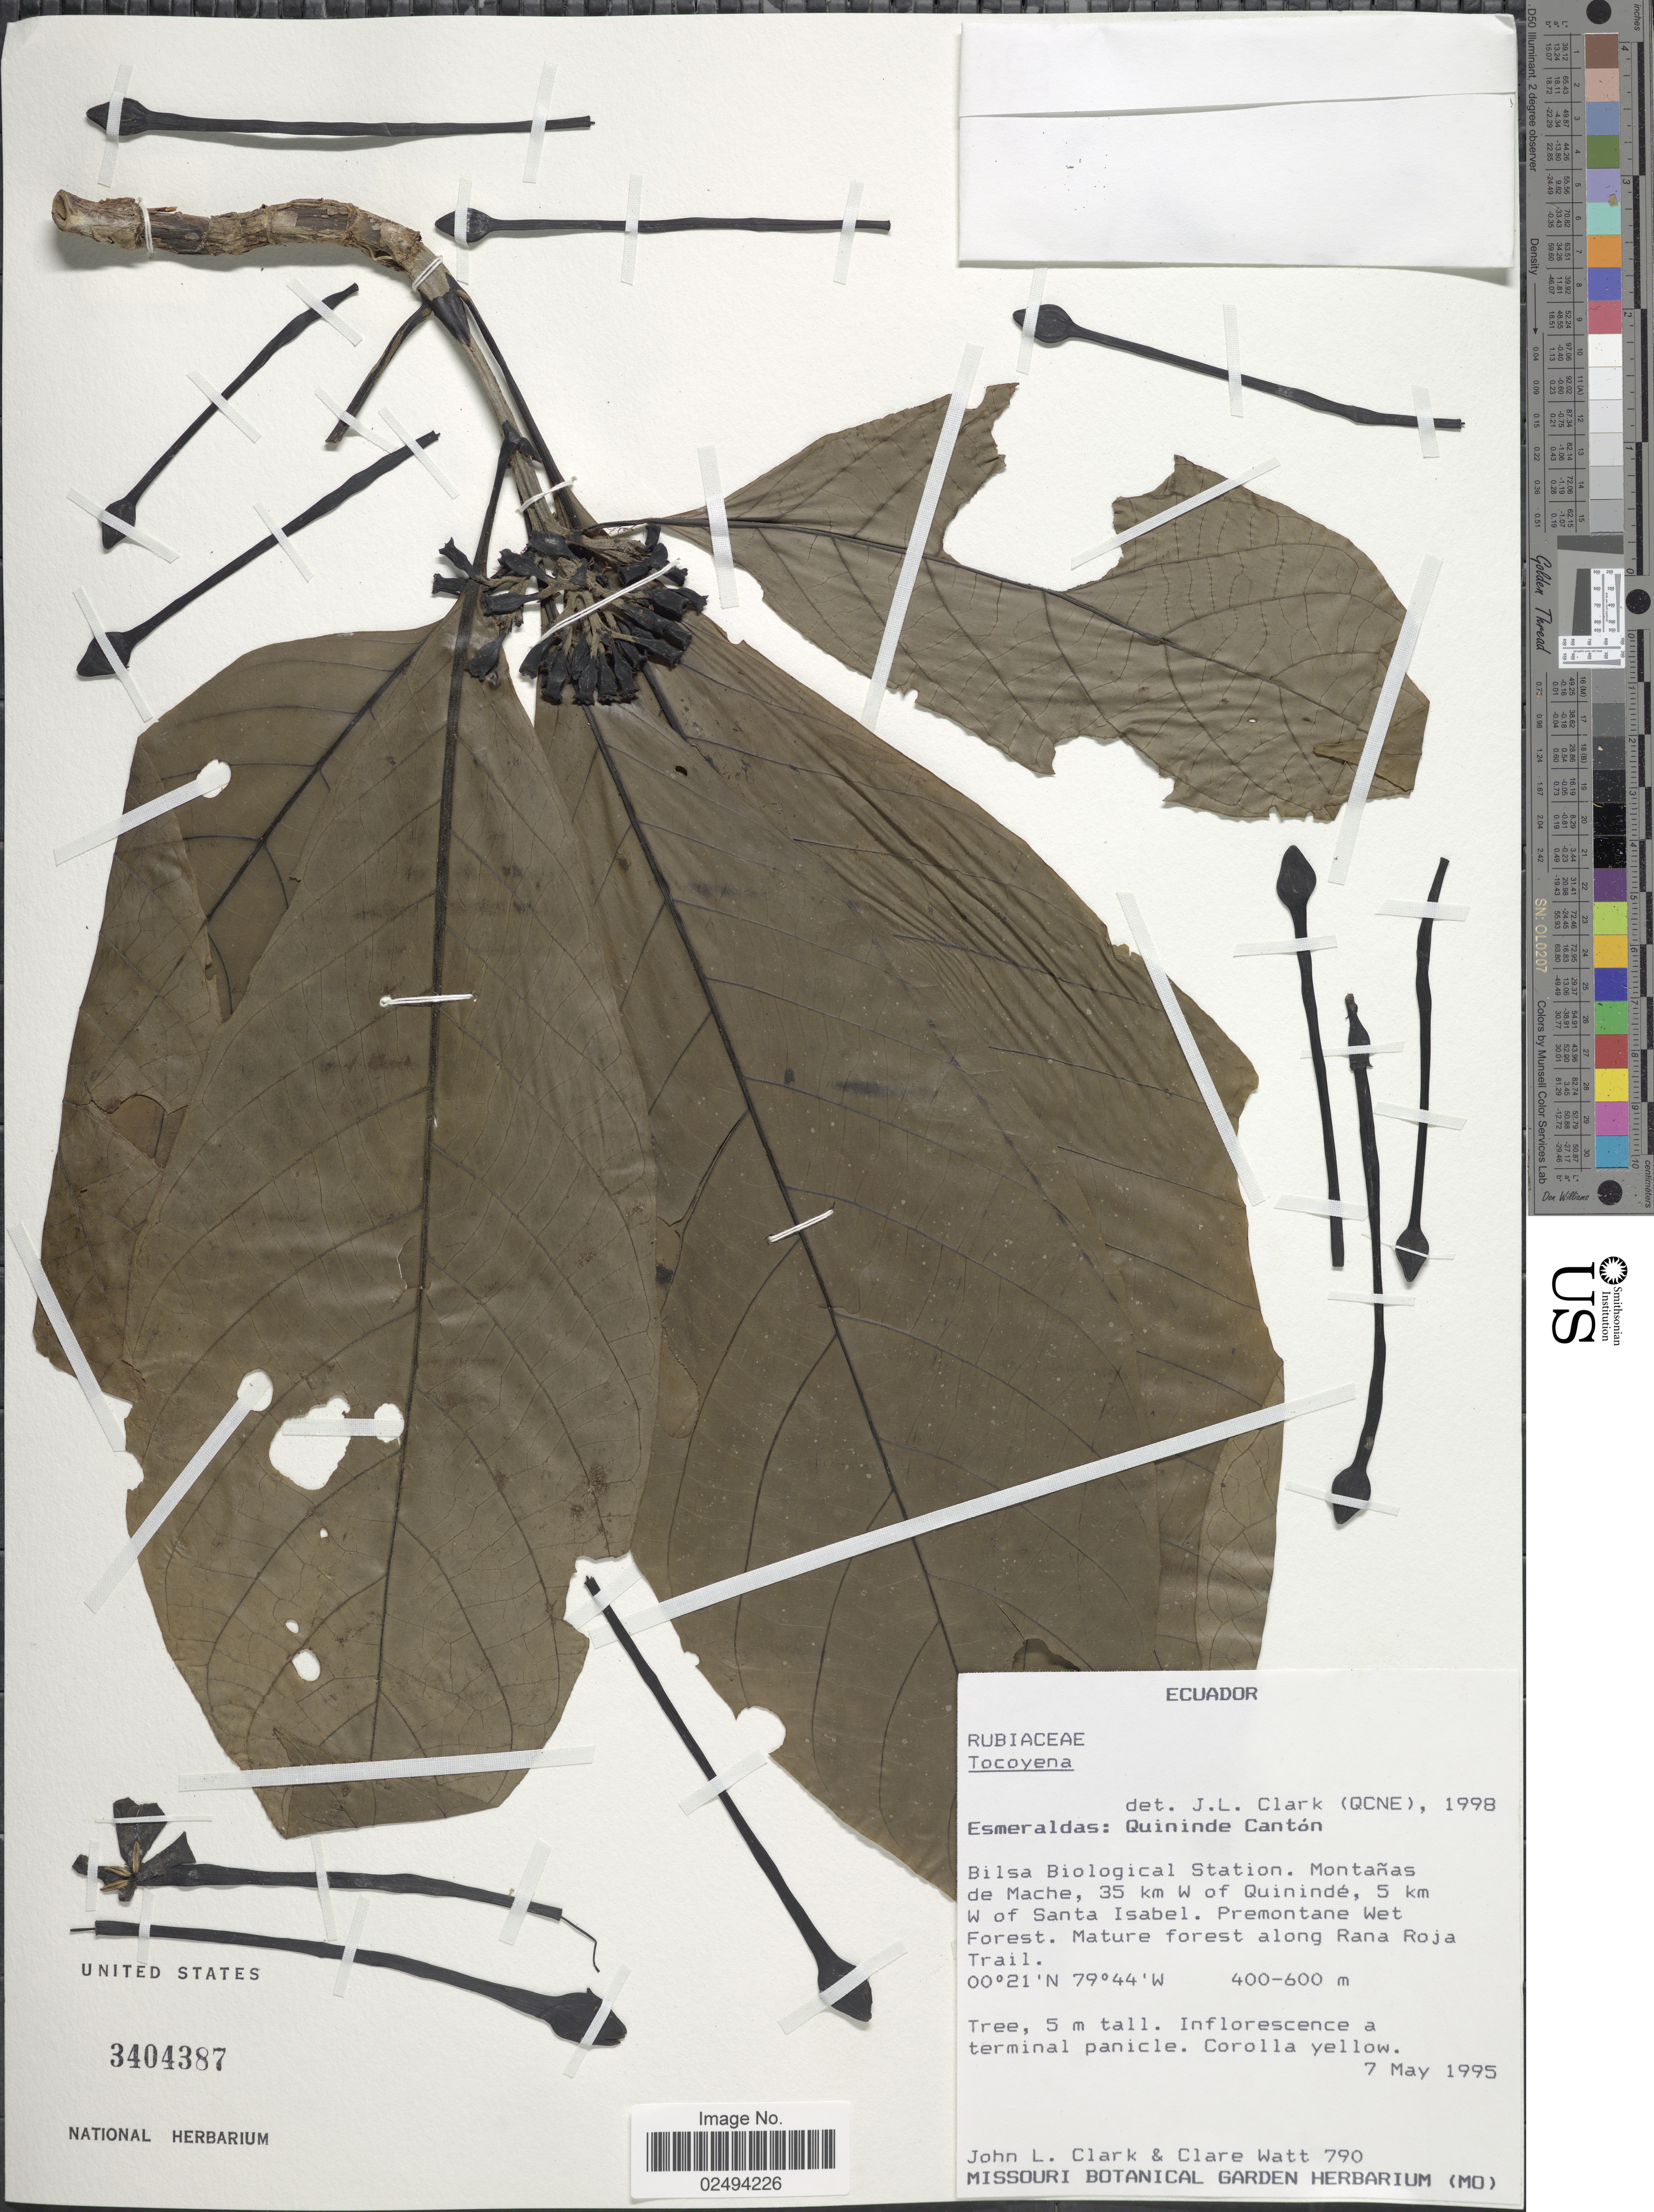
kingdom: Plantae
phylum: Tracheophyta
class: Magnoliopsida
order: Gentianales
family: Rubiaceae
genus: Tocoyena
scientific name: Tocoyena sp.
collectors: J. L. Clark & C. Watt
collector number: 790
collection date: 1995-05-07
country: Ecuador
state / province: Esmeraldas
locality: Quininde Cantón, Bilsa Biological Station. Montañas de Mache, 35 km W of Quinindé, 5 km W of Santa Isabel. Premontane Wet Forest. Mature forest along Rana Roja Trail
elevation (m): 400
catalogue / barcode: US 3404387